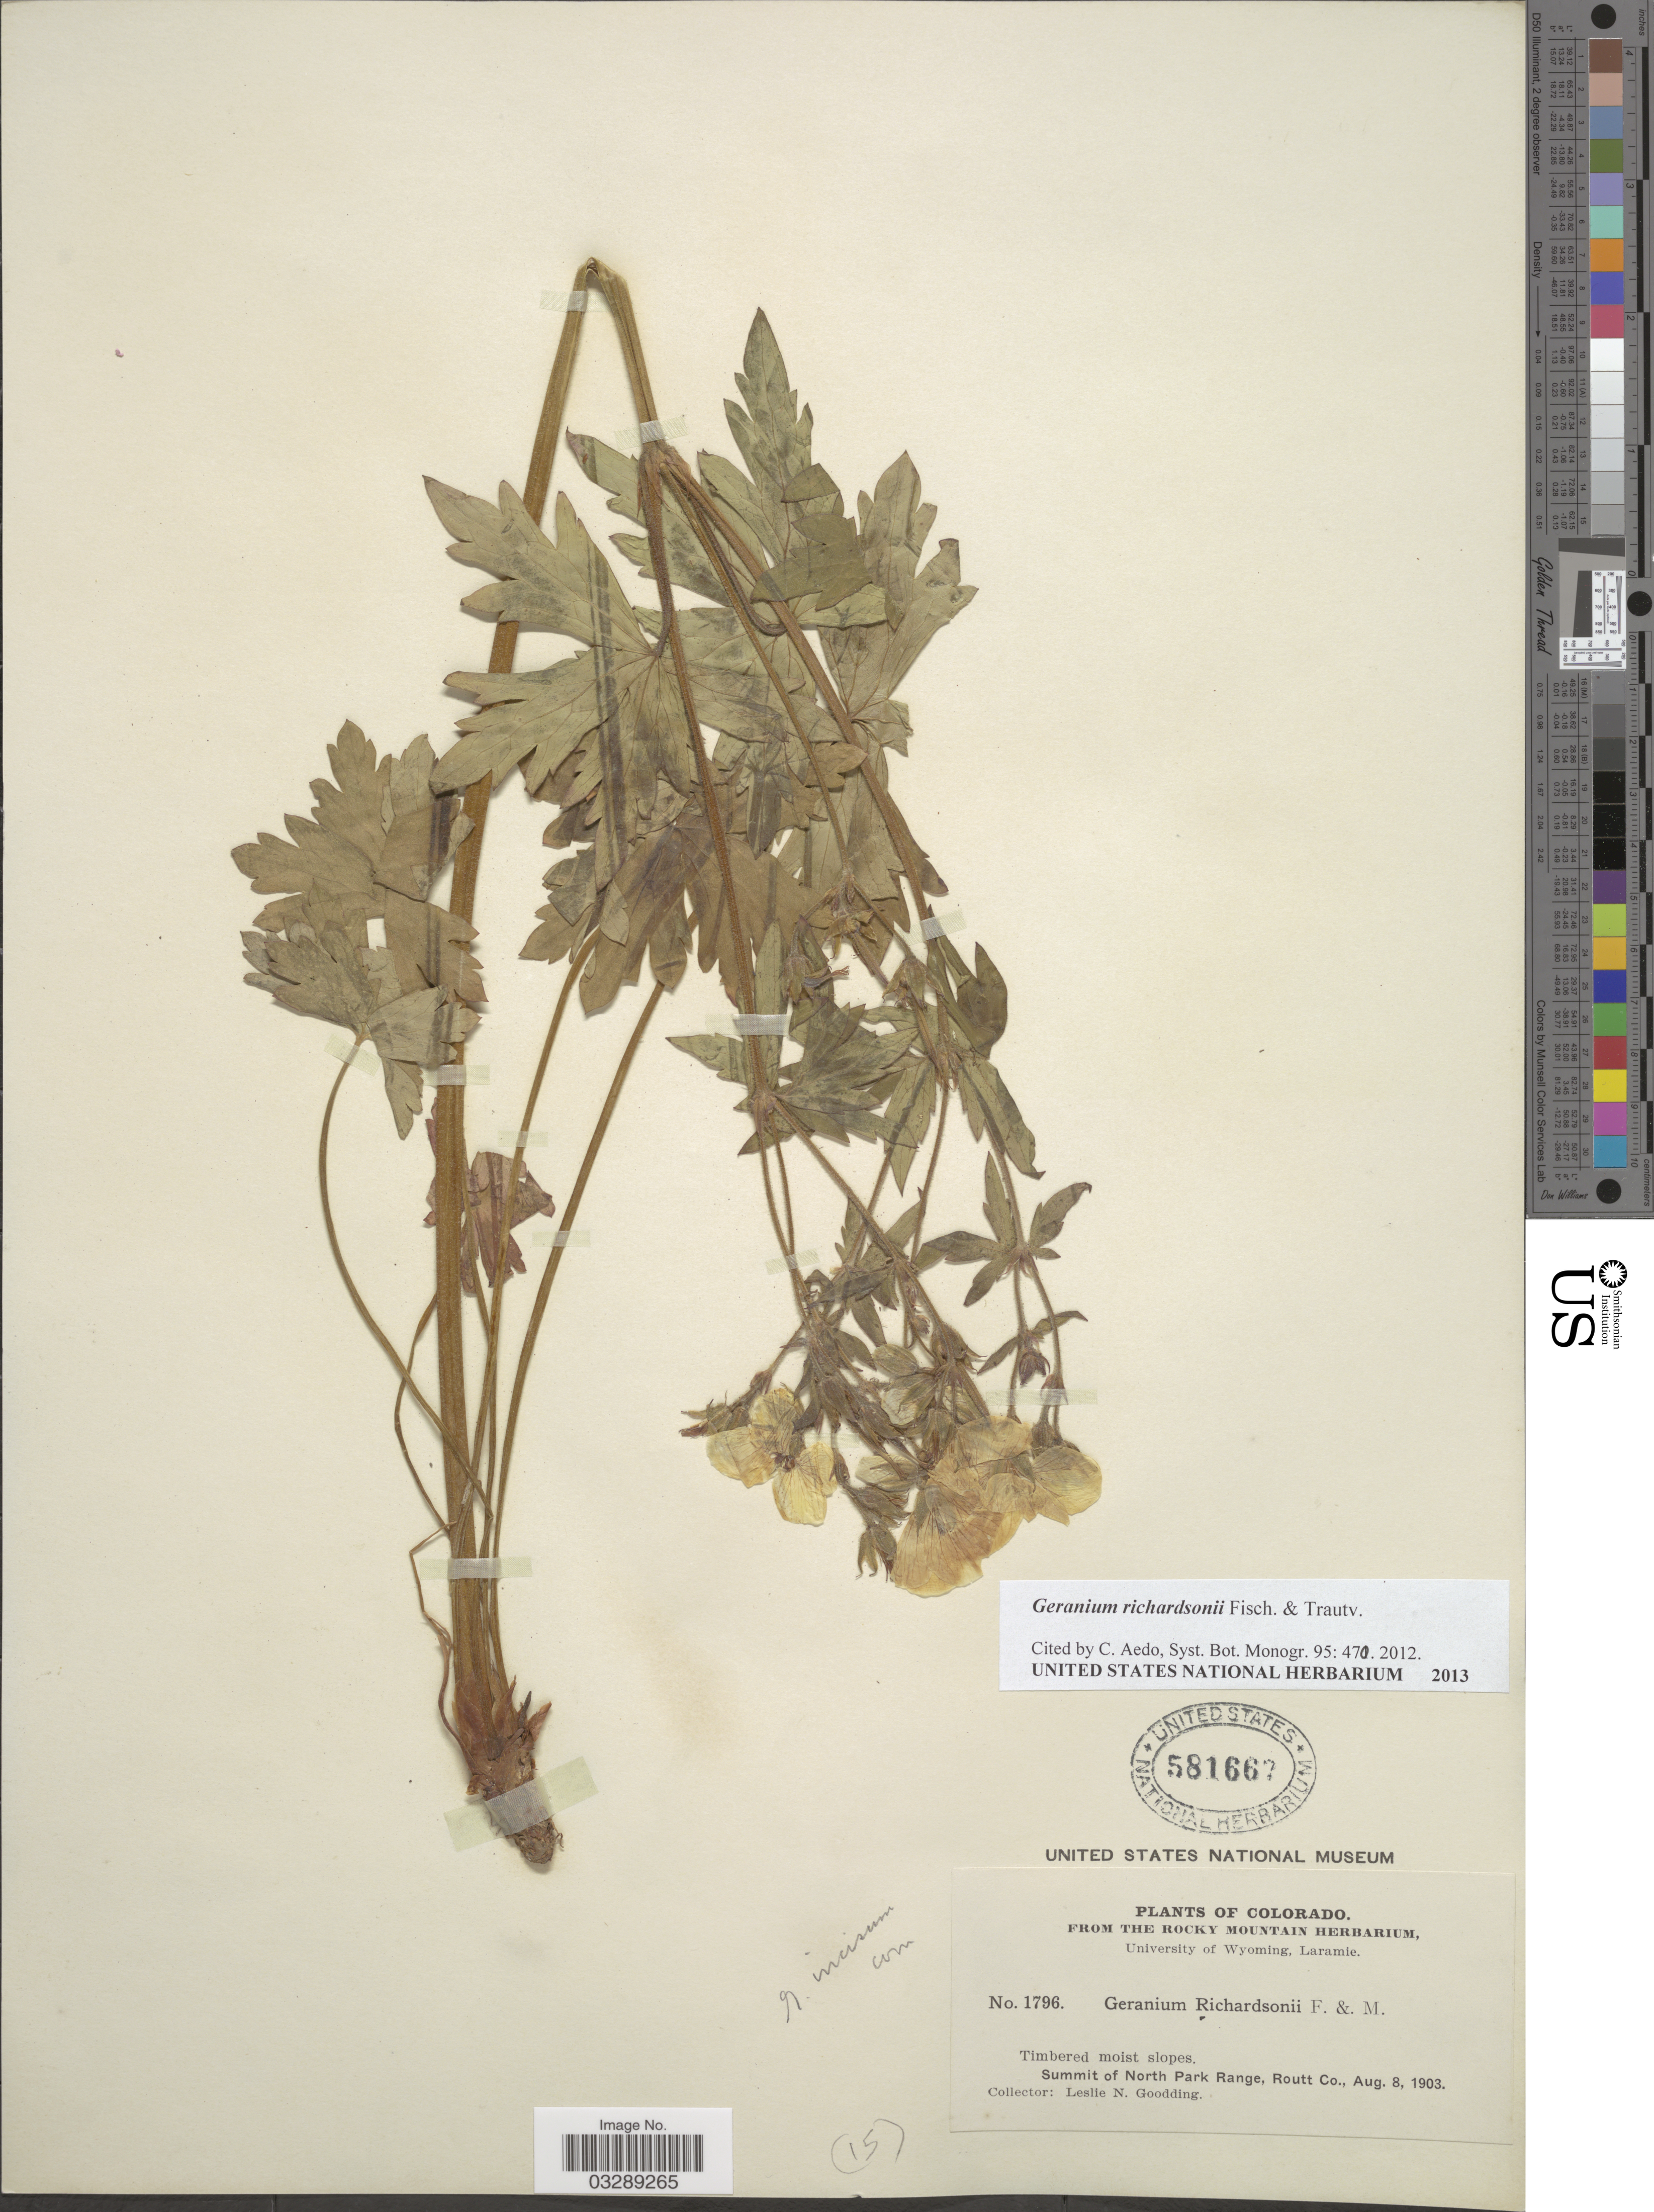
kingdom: Plantae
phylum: Tracheophyta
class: Magnoliopsida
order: Geraniales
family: Geraniaceae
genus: Geranium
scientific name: Geranium richardsonii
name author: Fisch. & Trautv.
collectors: L. N. Goodding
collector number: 1796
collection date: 1903-08-08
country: United States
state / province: Colorado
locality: Summit of North Park Range, Routt Co.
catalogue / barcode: US 581667